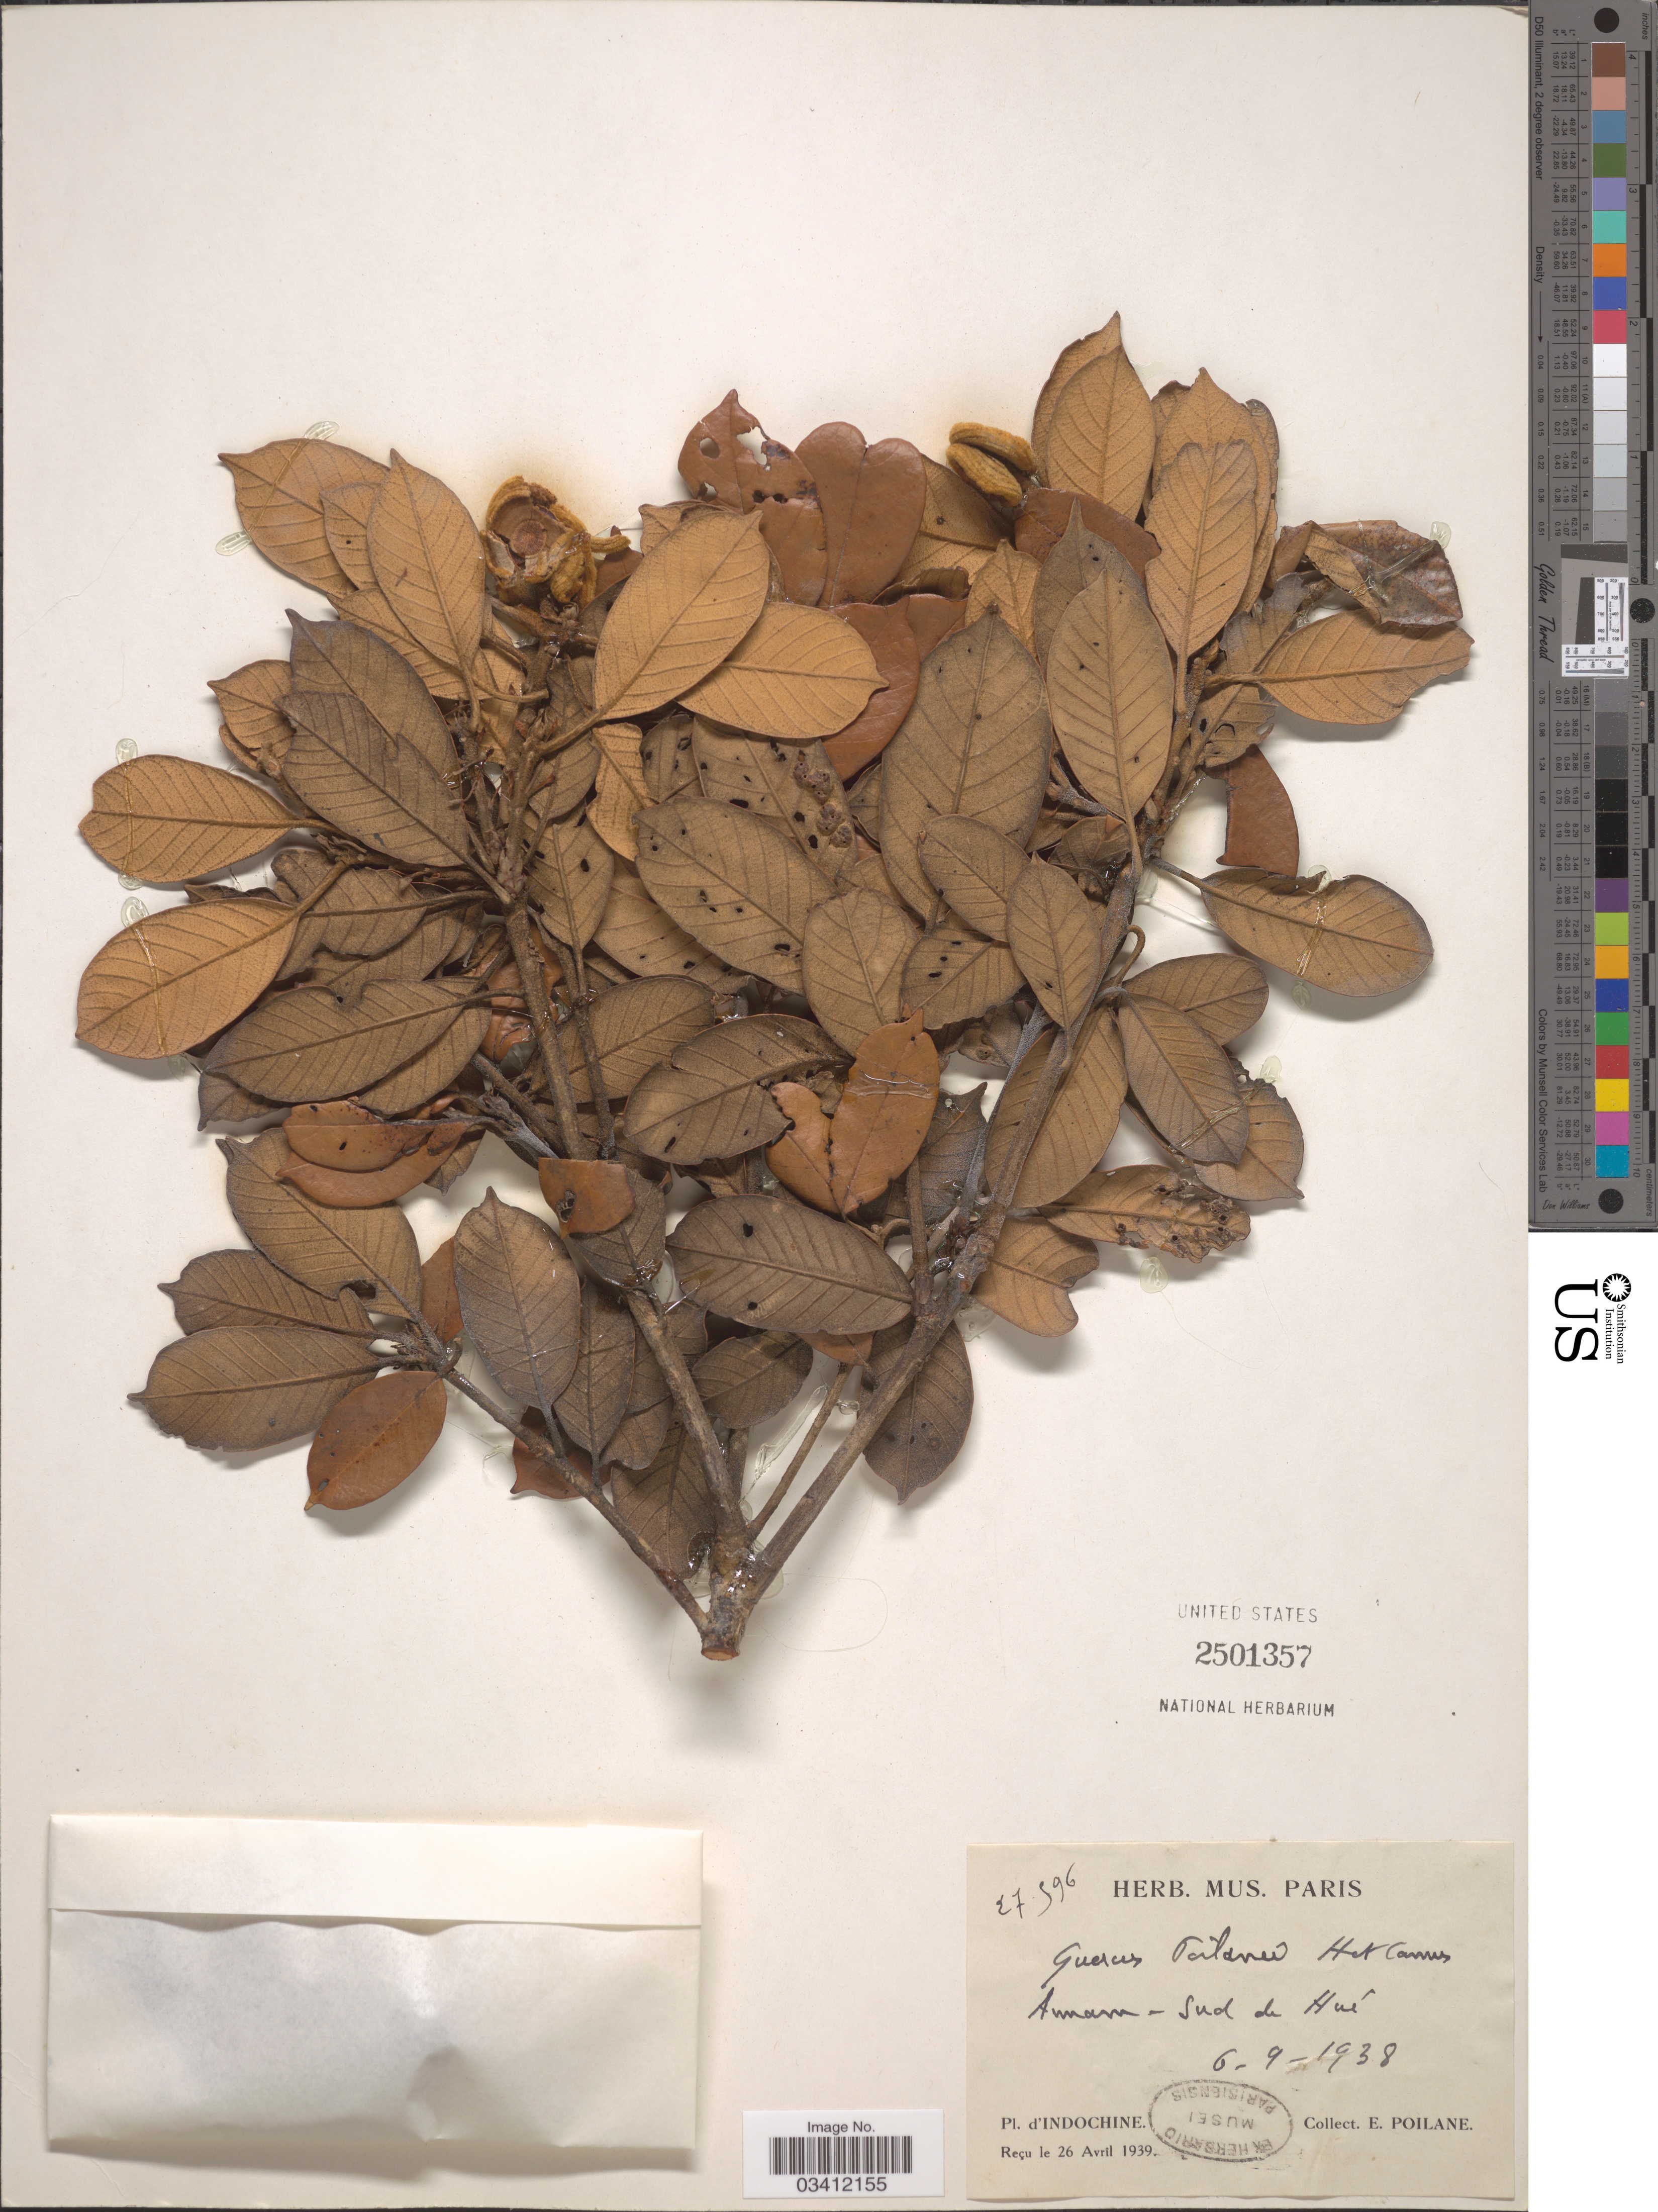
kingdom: Plantae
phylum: Tracheophyta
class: Magnoliopsida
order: Fagales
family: Fagaceae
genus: Quercus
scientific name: Quercus poilanei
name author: Hickel & A. Camus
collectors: E. Poilane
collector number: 27596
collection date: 1938-09-06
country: Vietnam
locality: Annam - Sud de Hué. Indochine.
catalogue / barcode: US 2501357